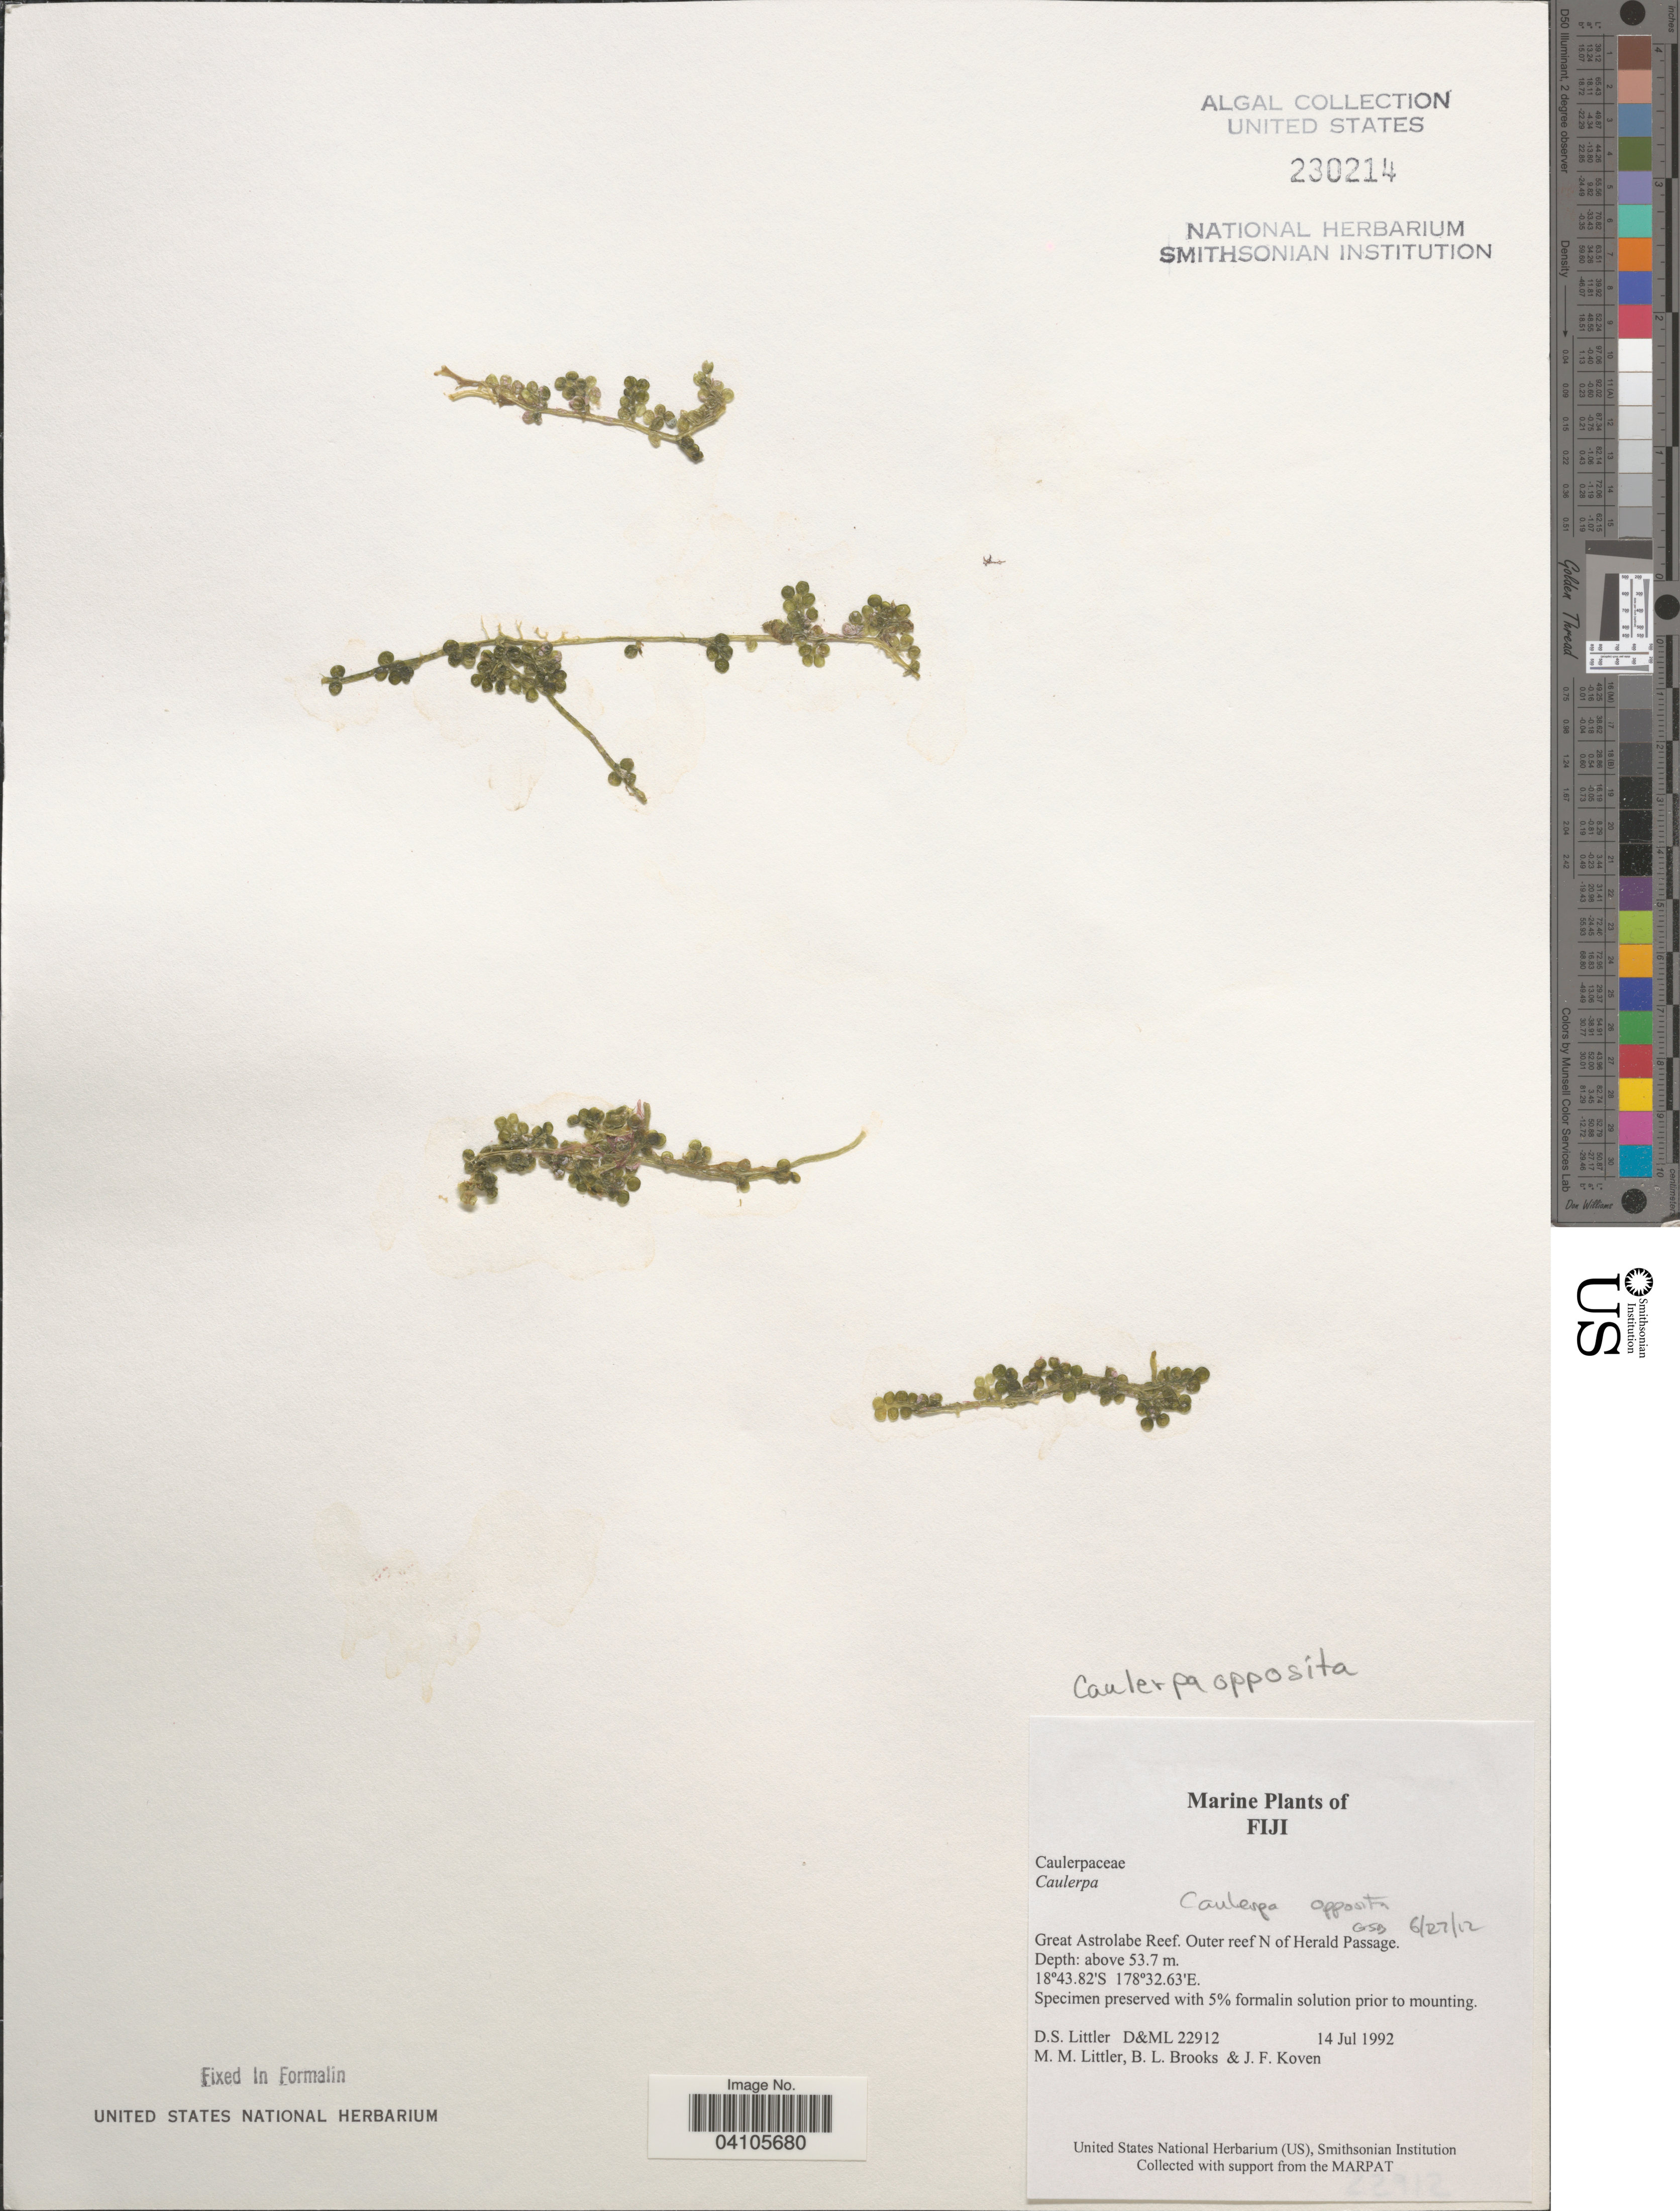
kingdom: Plantae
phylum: Chlorophyta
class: Ulvophyceae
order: Bryopsidales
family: Caulerpaceae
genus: Caulerpa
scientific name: Caulerpa opposita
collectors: D. S. Littler, B. Brooks & J. Koven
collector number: D&ML 22912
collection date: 1992-07-14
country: Fiji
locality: Great Astrolabe Reef. Outer reef N of Herald Passage.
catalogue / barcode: US 230214